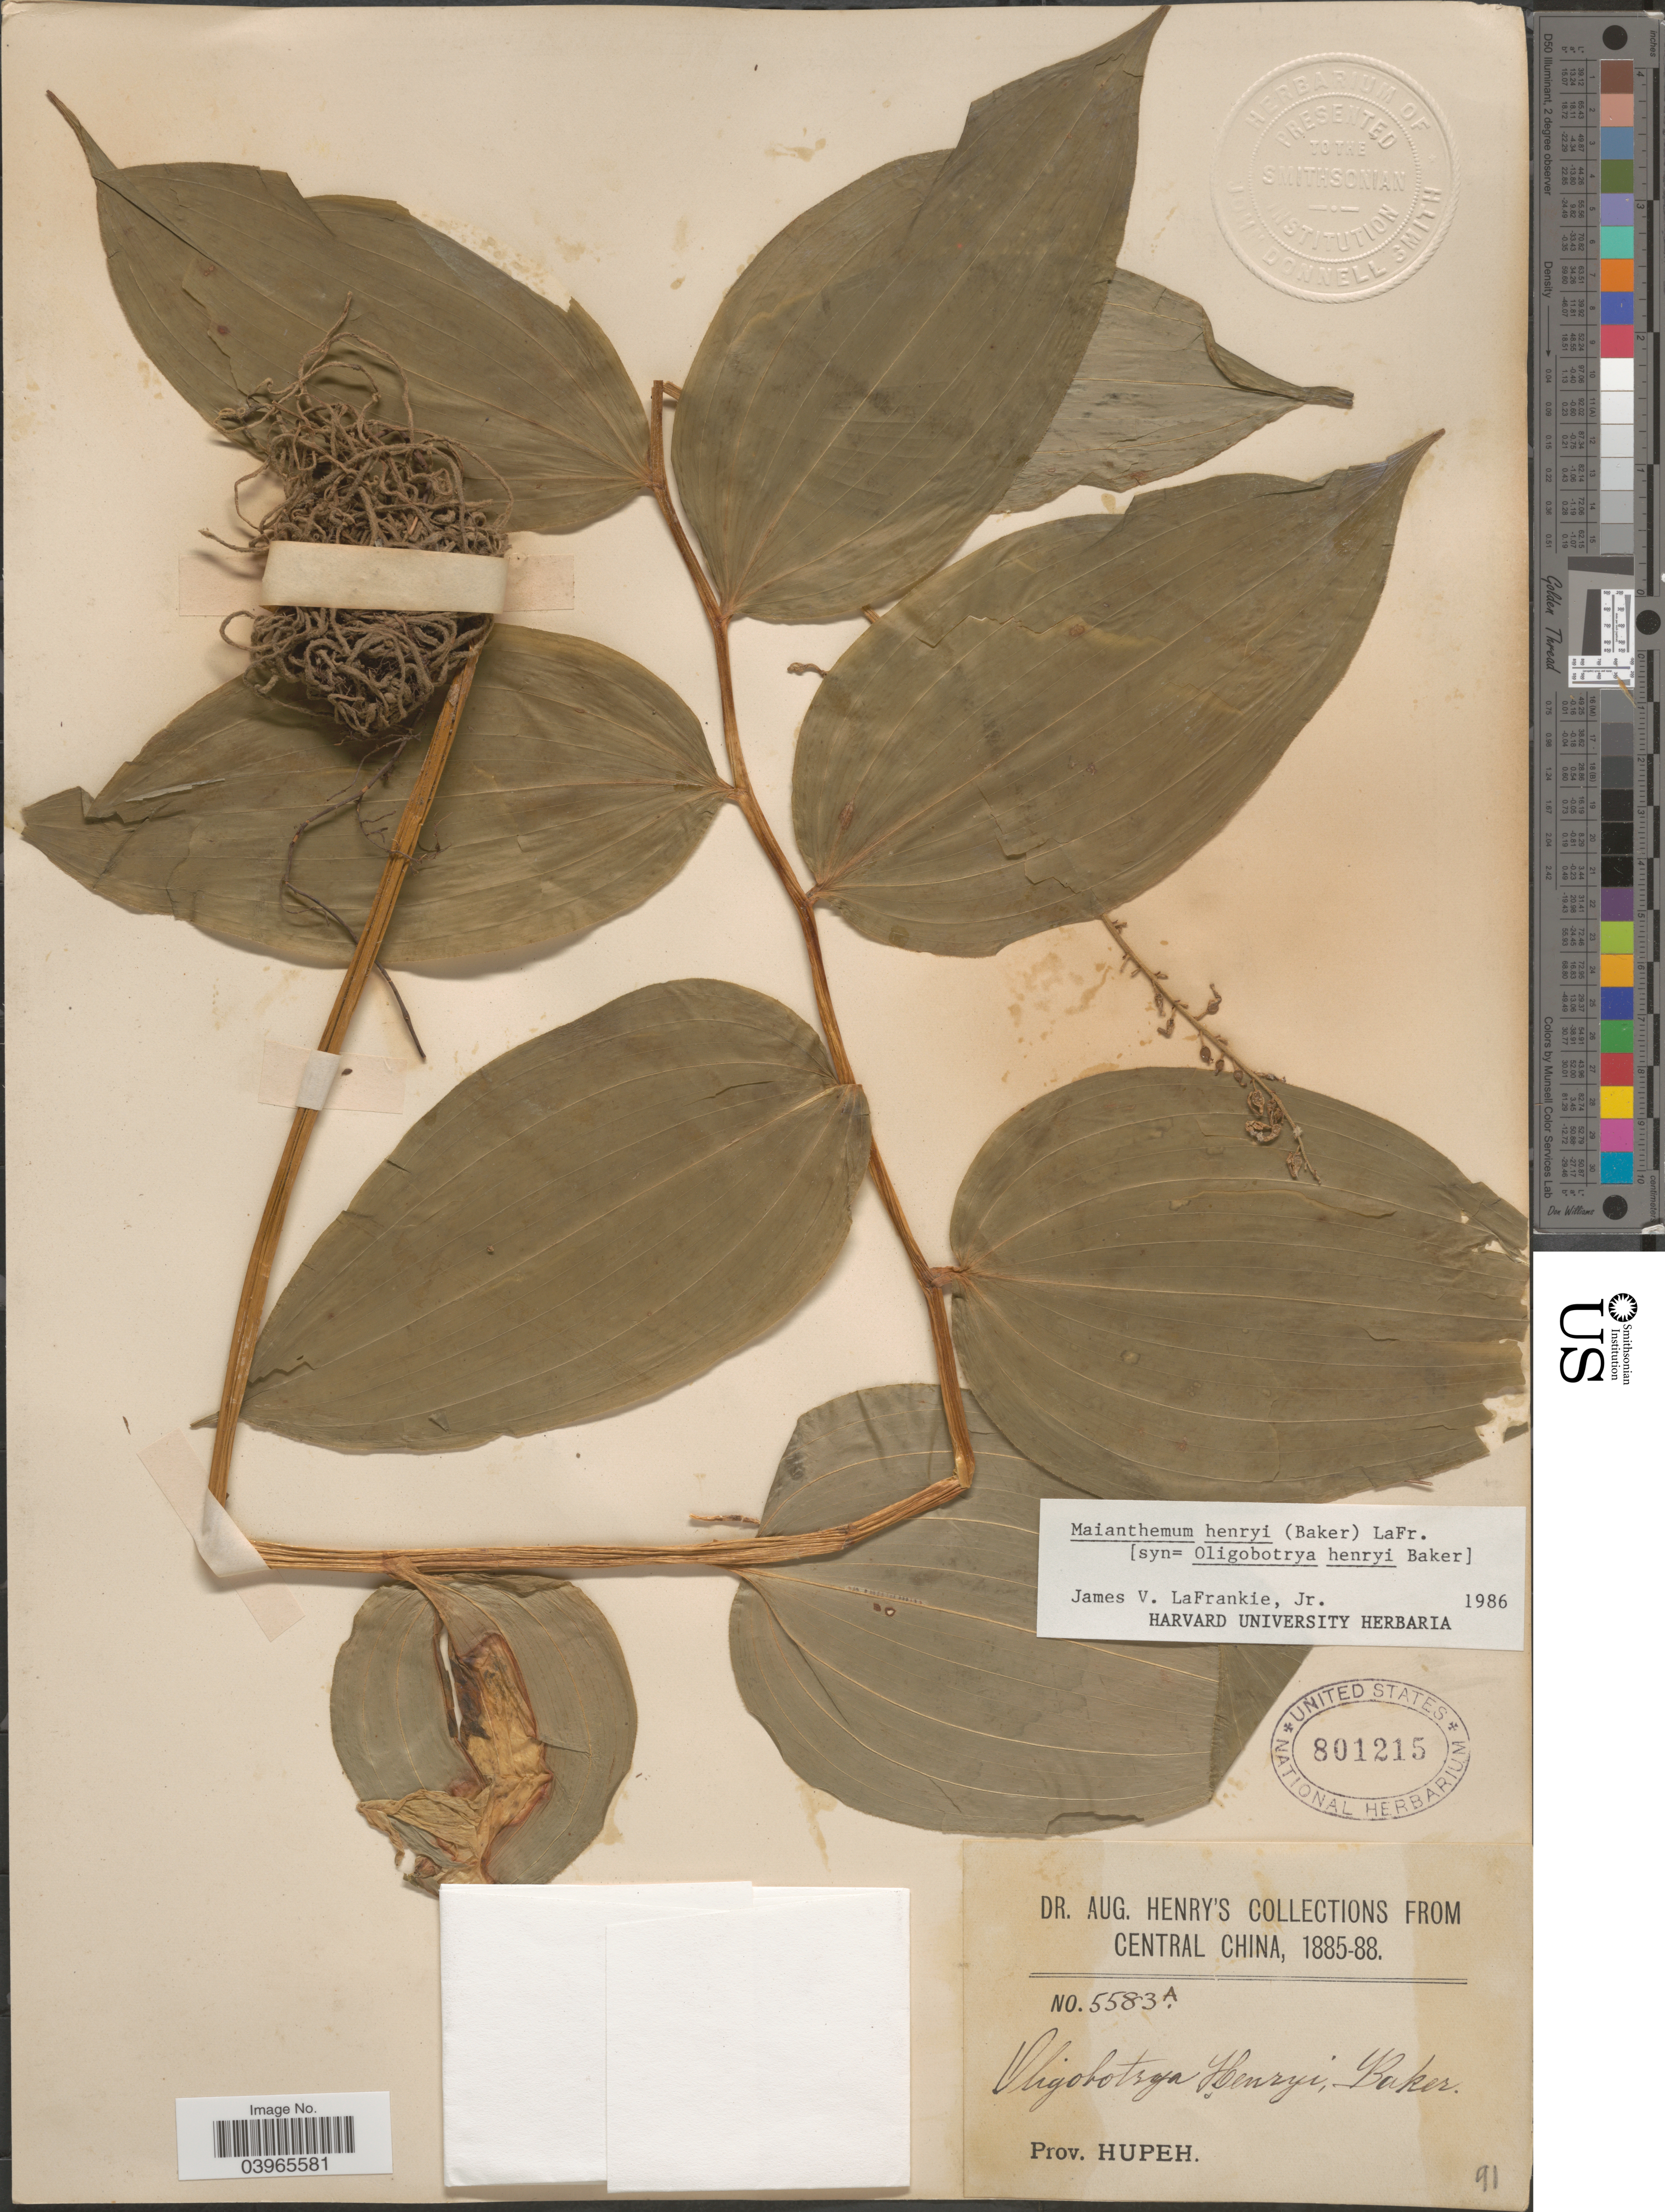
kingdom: Plantae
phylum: Tracheophyta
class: Liliopsida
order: Asparagales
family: Asparagaceae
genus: Maianthemum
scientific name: Maianthemum henryi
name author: (Baker) LaFrankie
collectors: A. Henry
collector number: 5583 A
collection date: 1885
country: China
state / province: Hubei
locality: Central China. Prov. Hupeh.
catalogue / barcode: US 801215